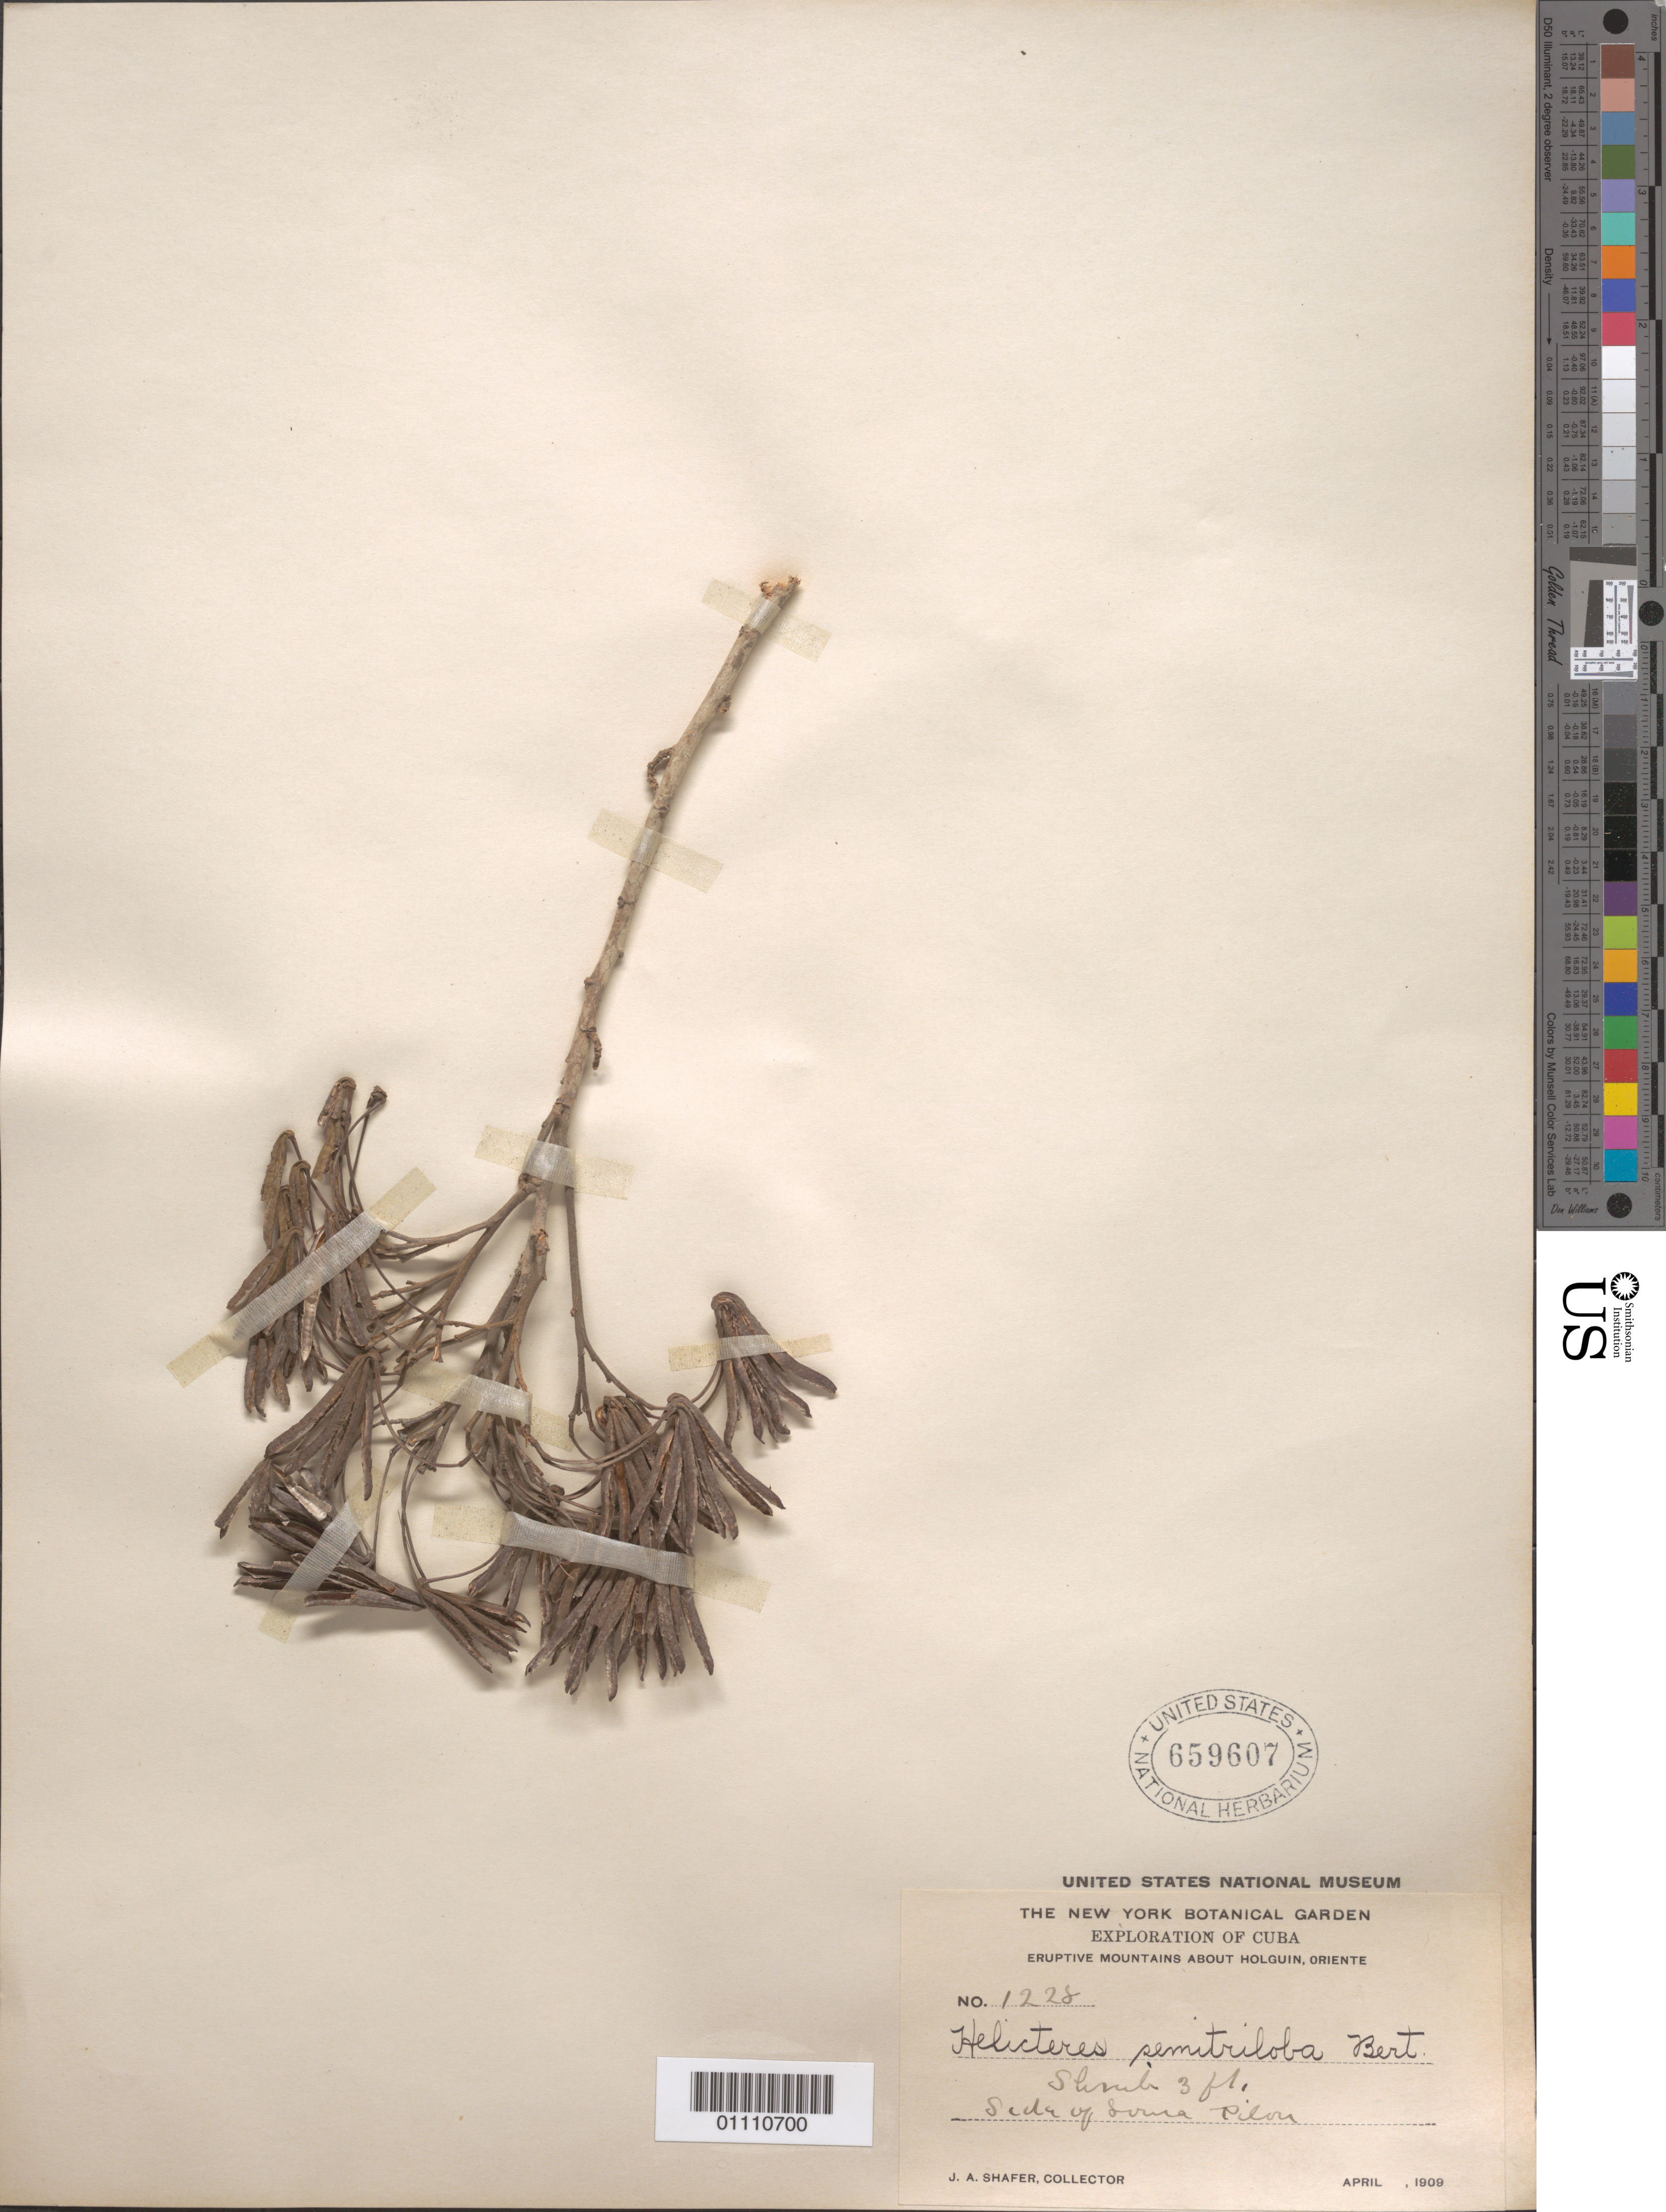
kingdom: Plantae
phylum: Tracheophyta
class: Magnoliopsida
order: Malvales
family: Malvaceae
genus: Helicteres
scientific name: Helicteres semitriloba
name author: Bertero ex DC.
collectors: J. A. Shafer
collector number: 1228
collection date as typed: Apr 1909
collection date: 1909-04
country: Cuba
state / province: Holguín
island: Cuba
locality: Sides of (hard to read) Sierra Pilon, Eruptive Mountains about Holguin, Oriente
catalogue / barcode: US 659607